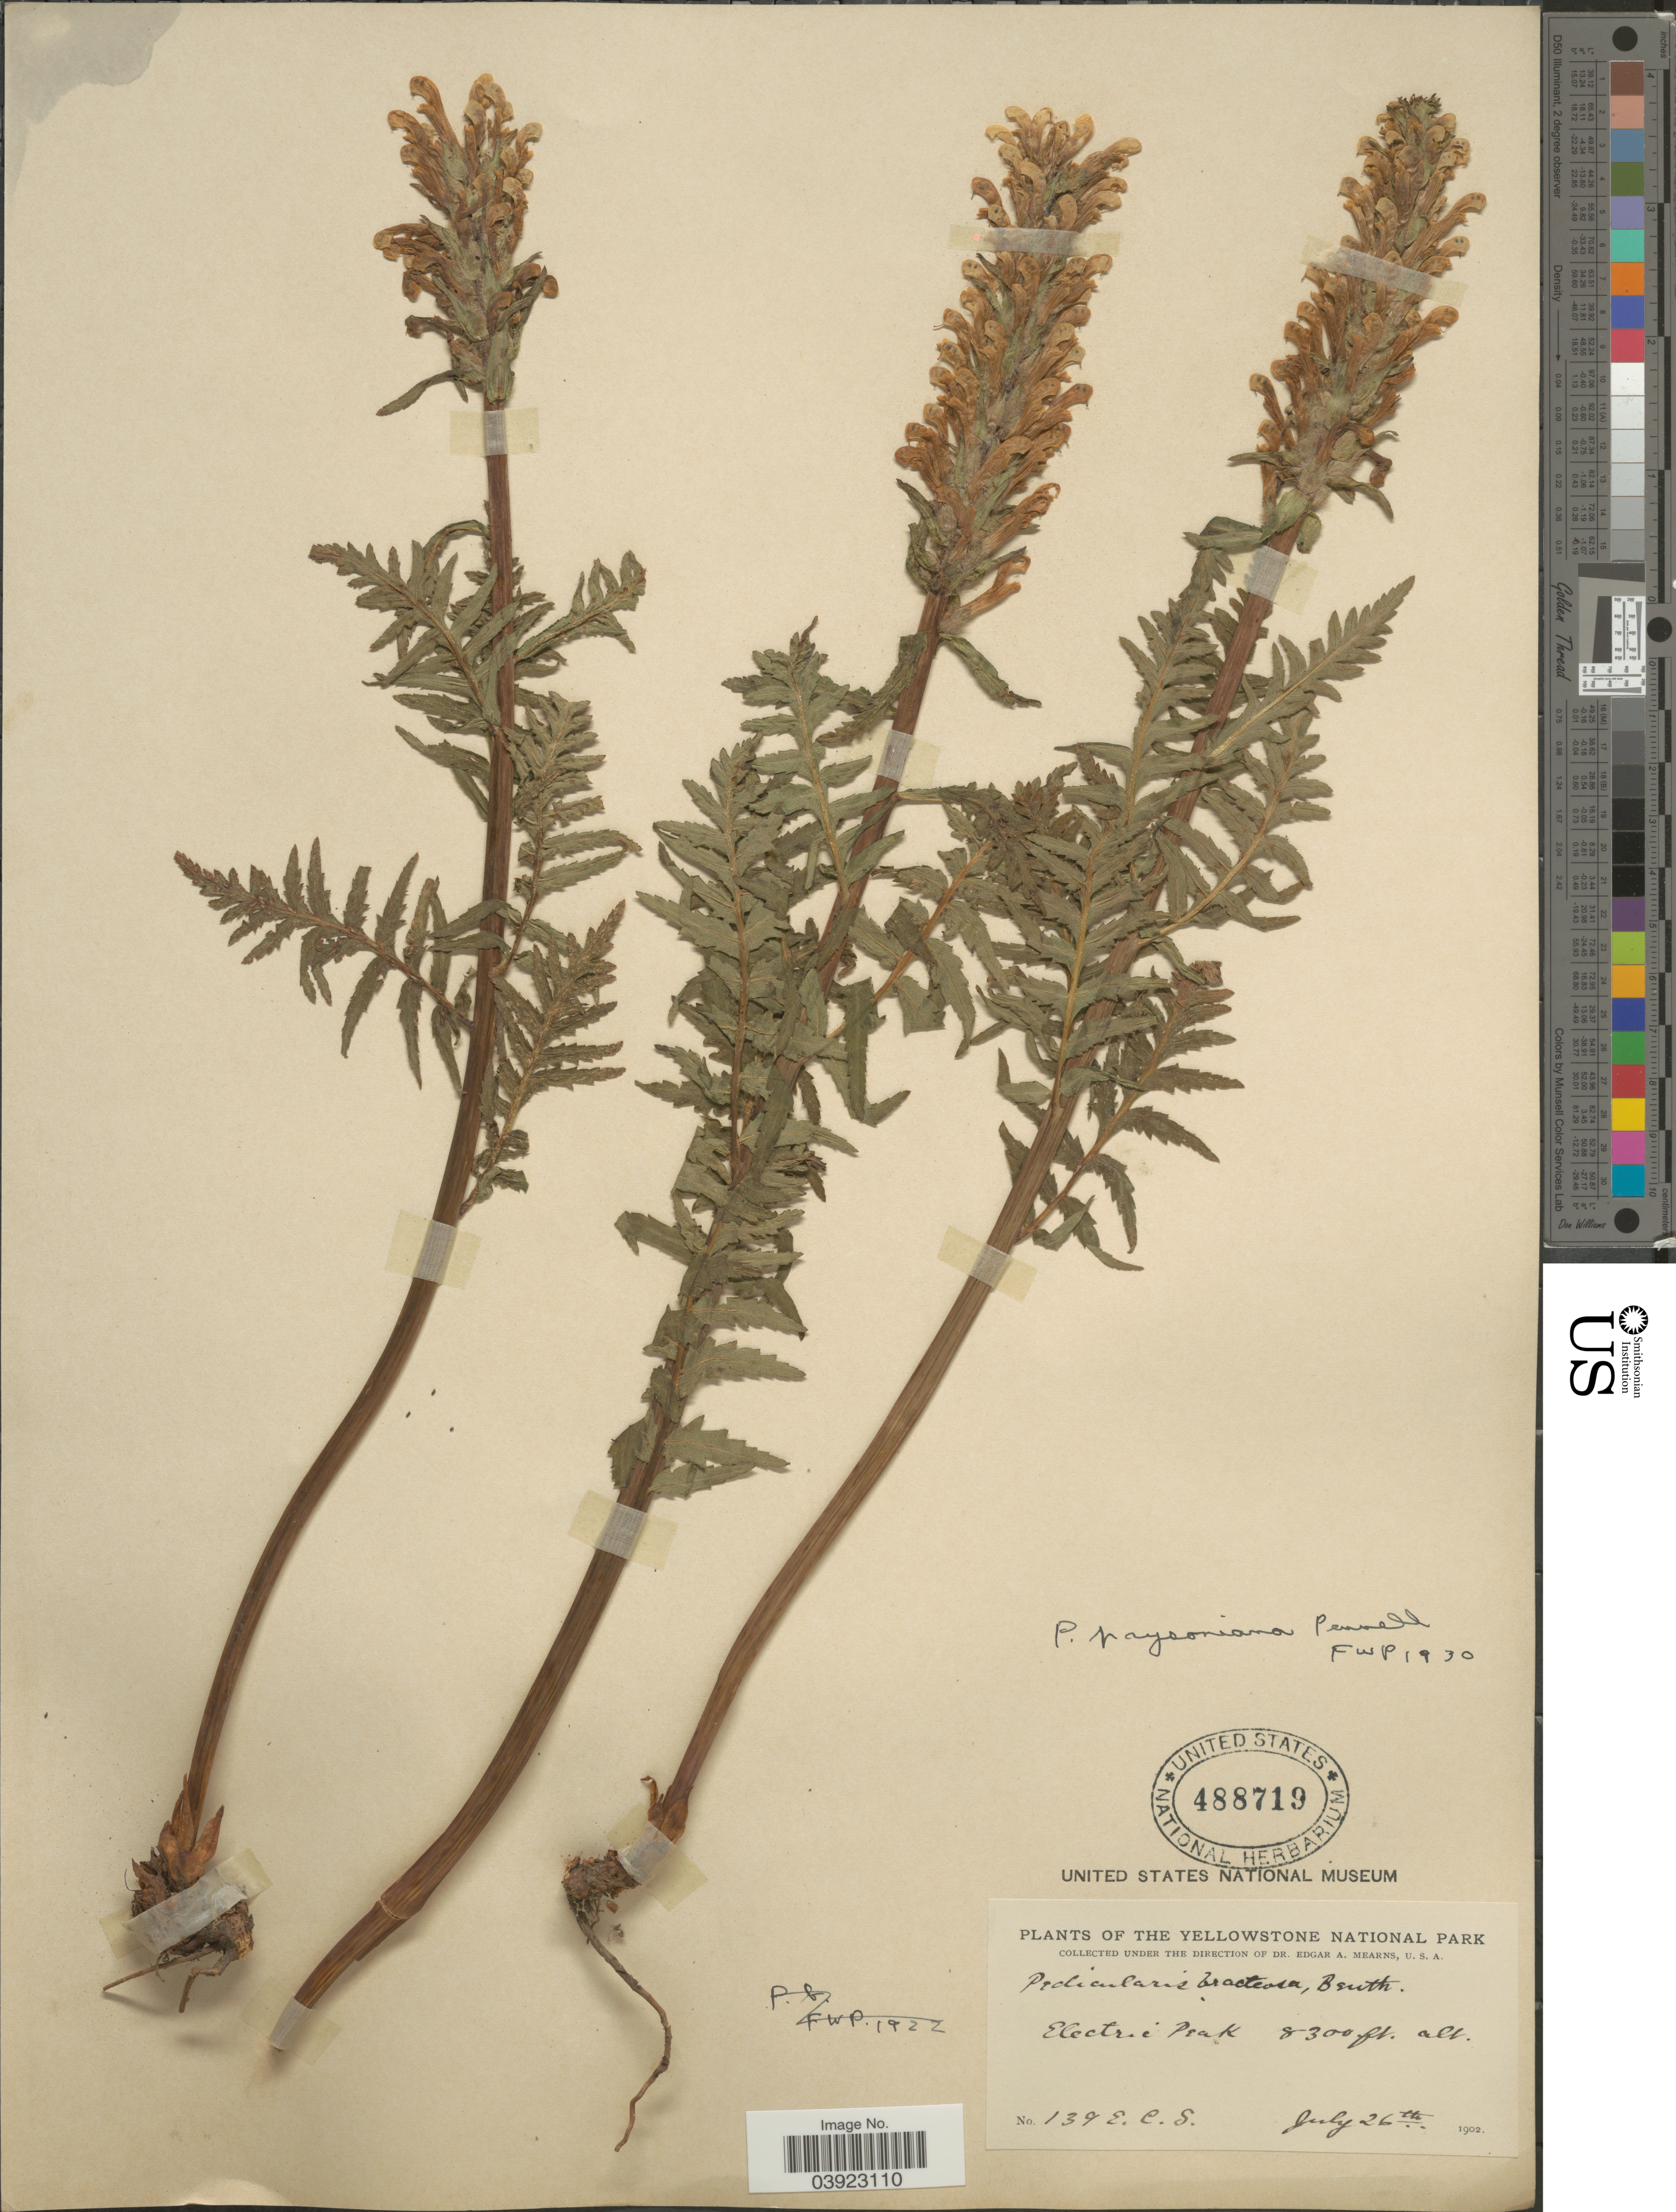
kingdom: Plantae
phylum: Tracheophyta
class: Magnoliopsida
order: Lamiales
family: Orobanchaceae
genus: Pedicularis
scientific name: Pedicularis paysoniana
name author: Pennell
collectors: E. C. Smith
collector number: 139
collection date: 1902-07-26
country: United States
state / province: Montana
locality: Yellowstone National Park. Electric Peak.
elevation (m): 2530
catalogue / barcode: US 488719